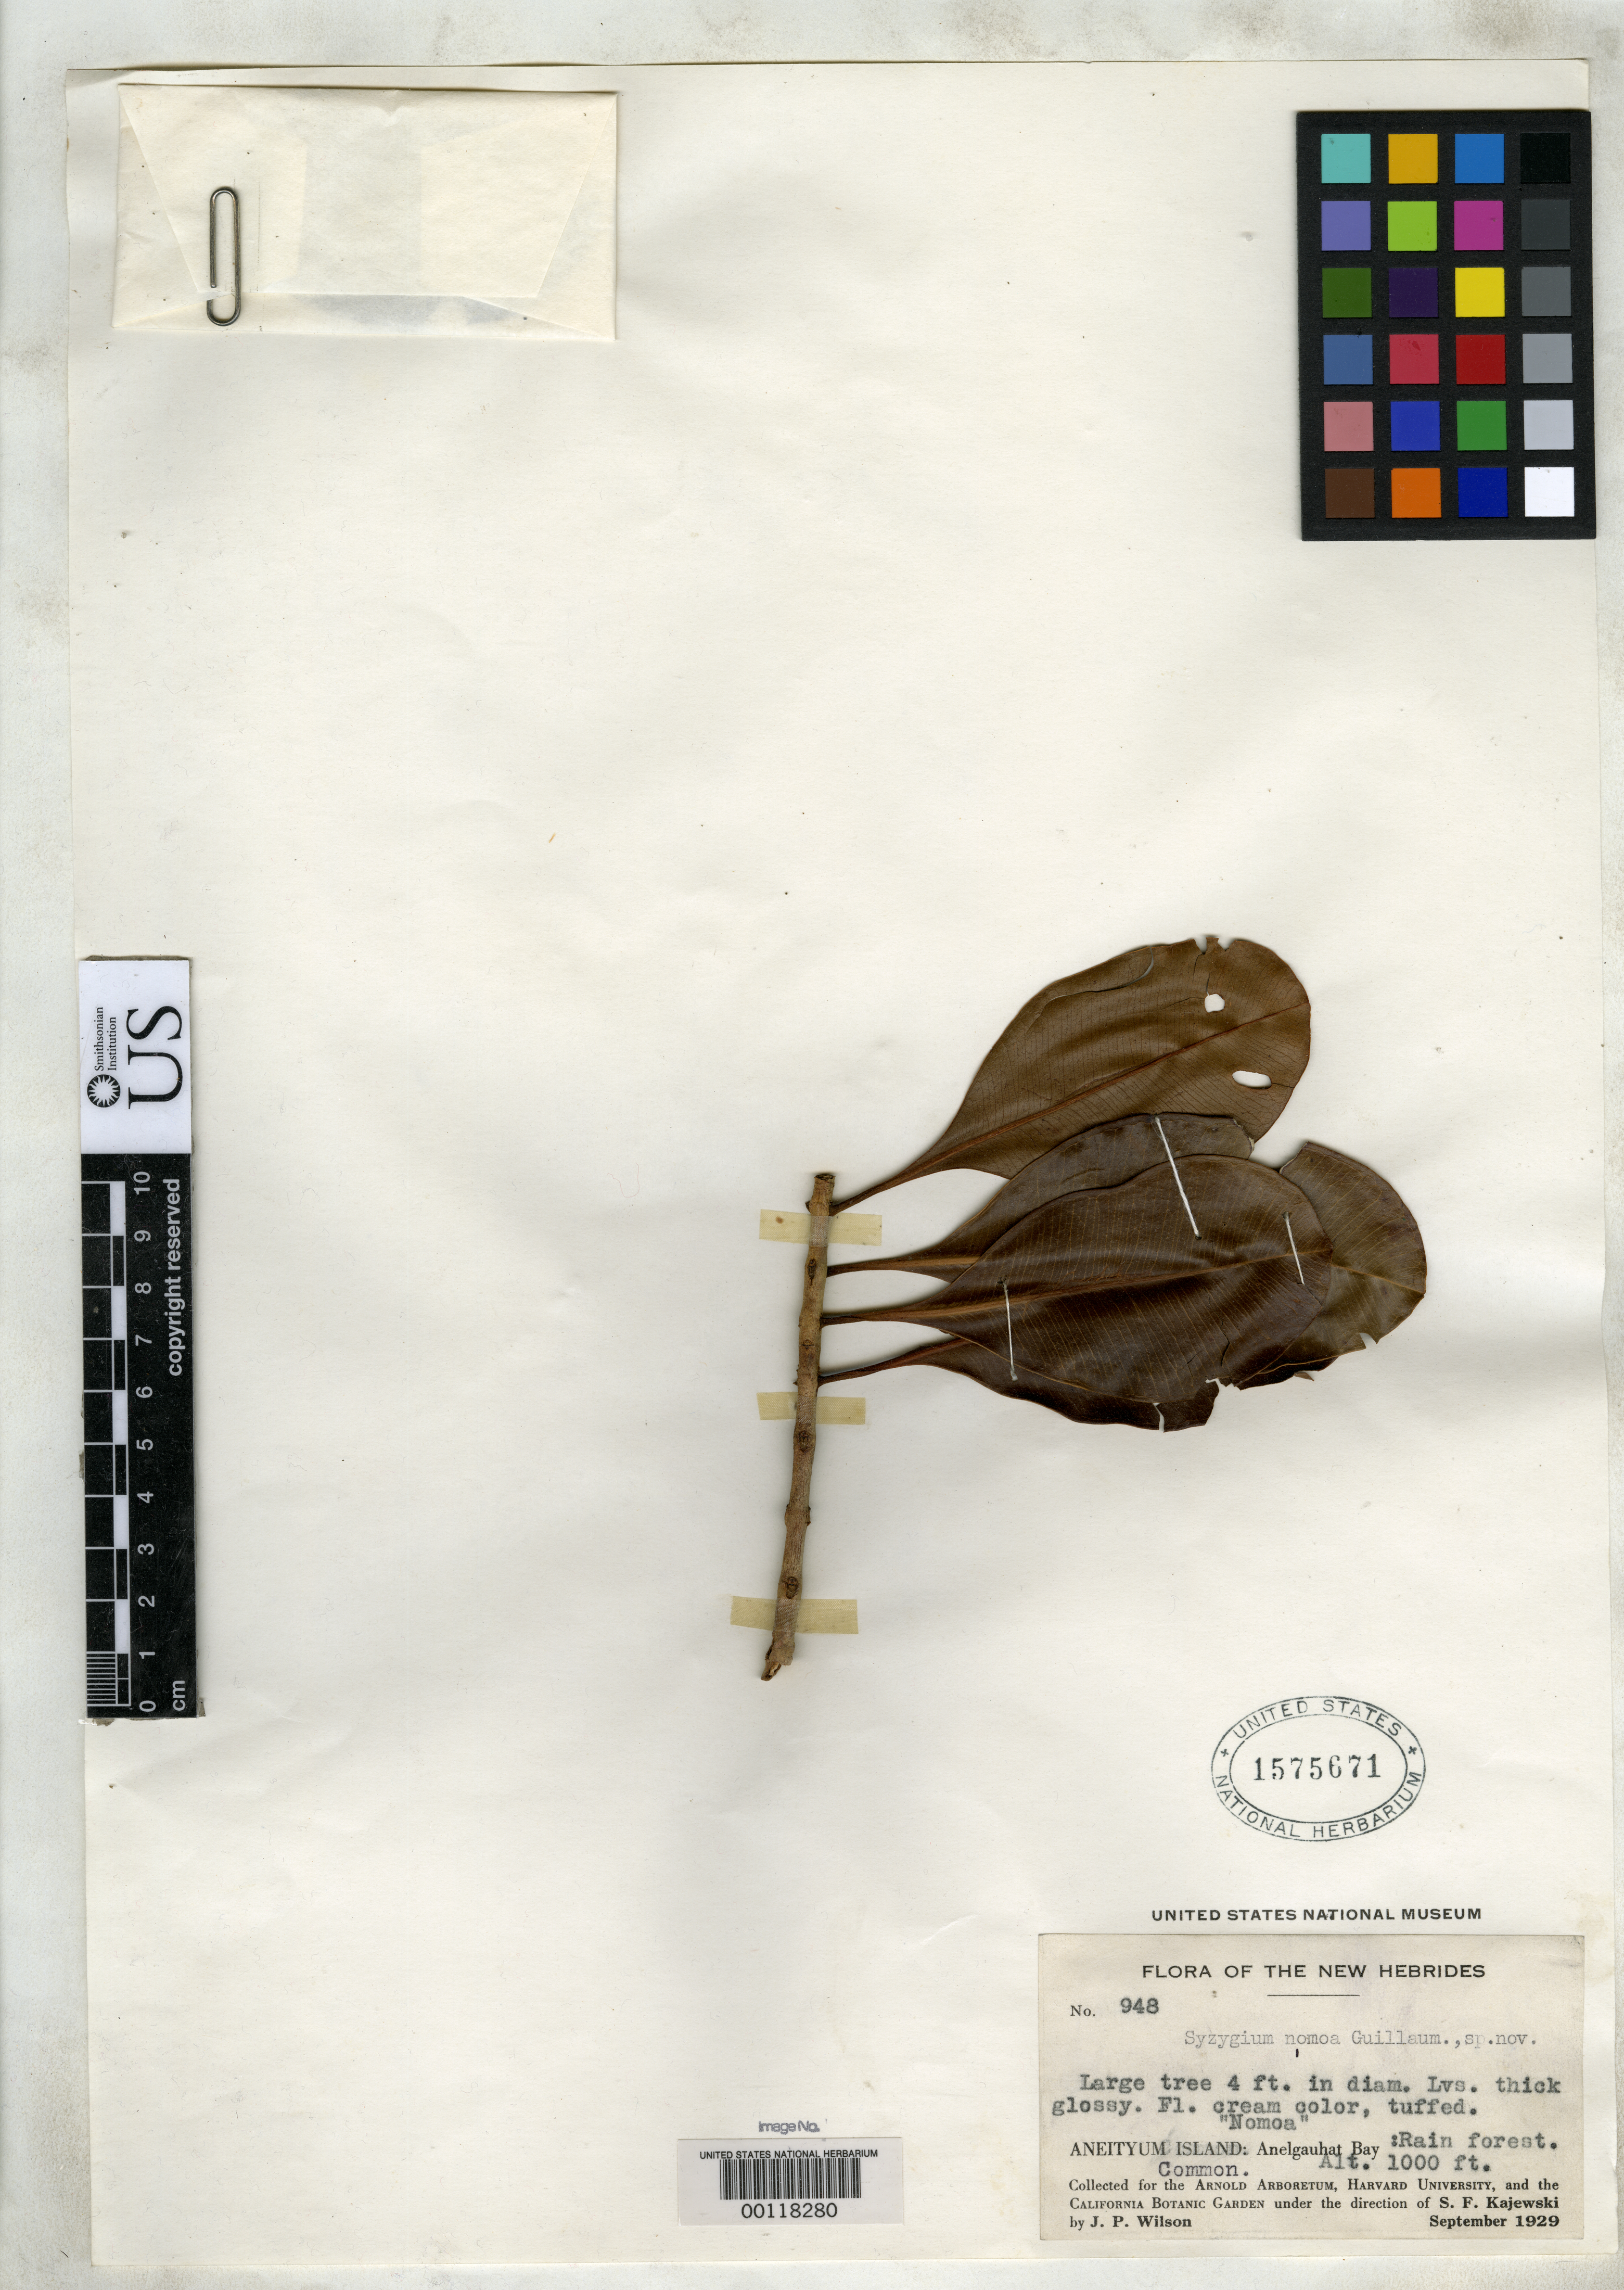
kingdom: Plantae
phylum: Tracheophyta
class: Magnoliopsida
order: Myrtales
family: Myrtaceae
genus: Syzygium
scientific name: Syzygium nomoa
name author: Guillaumin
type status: Isosyntype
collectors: J. P. Wilson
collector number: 948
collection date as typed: Sep 1929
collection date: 1929-09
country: Vanuatu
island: Anatom [Aneityum]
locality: Anelgauhat Bay.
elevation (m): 305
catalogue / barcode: US 1575671